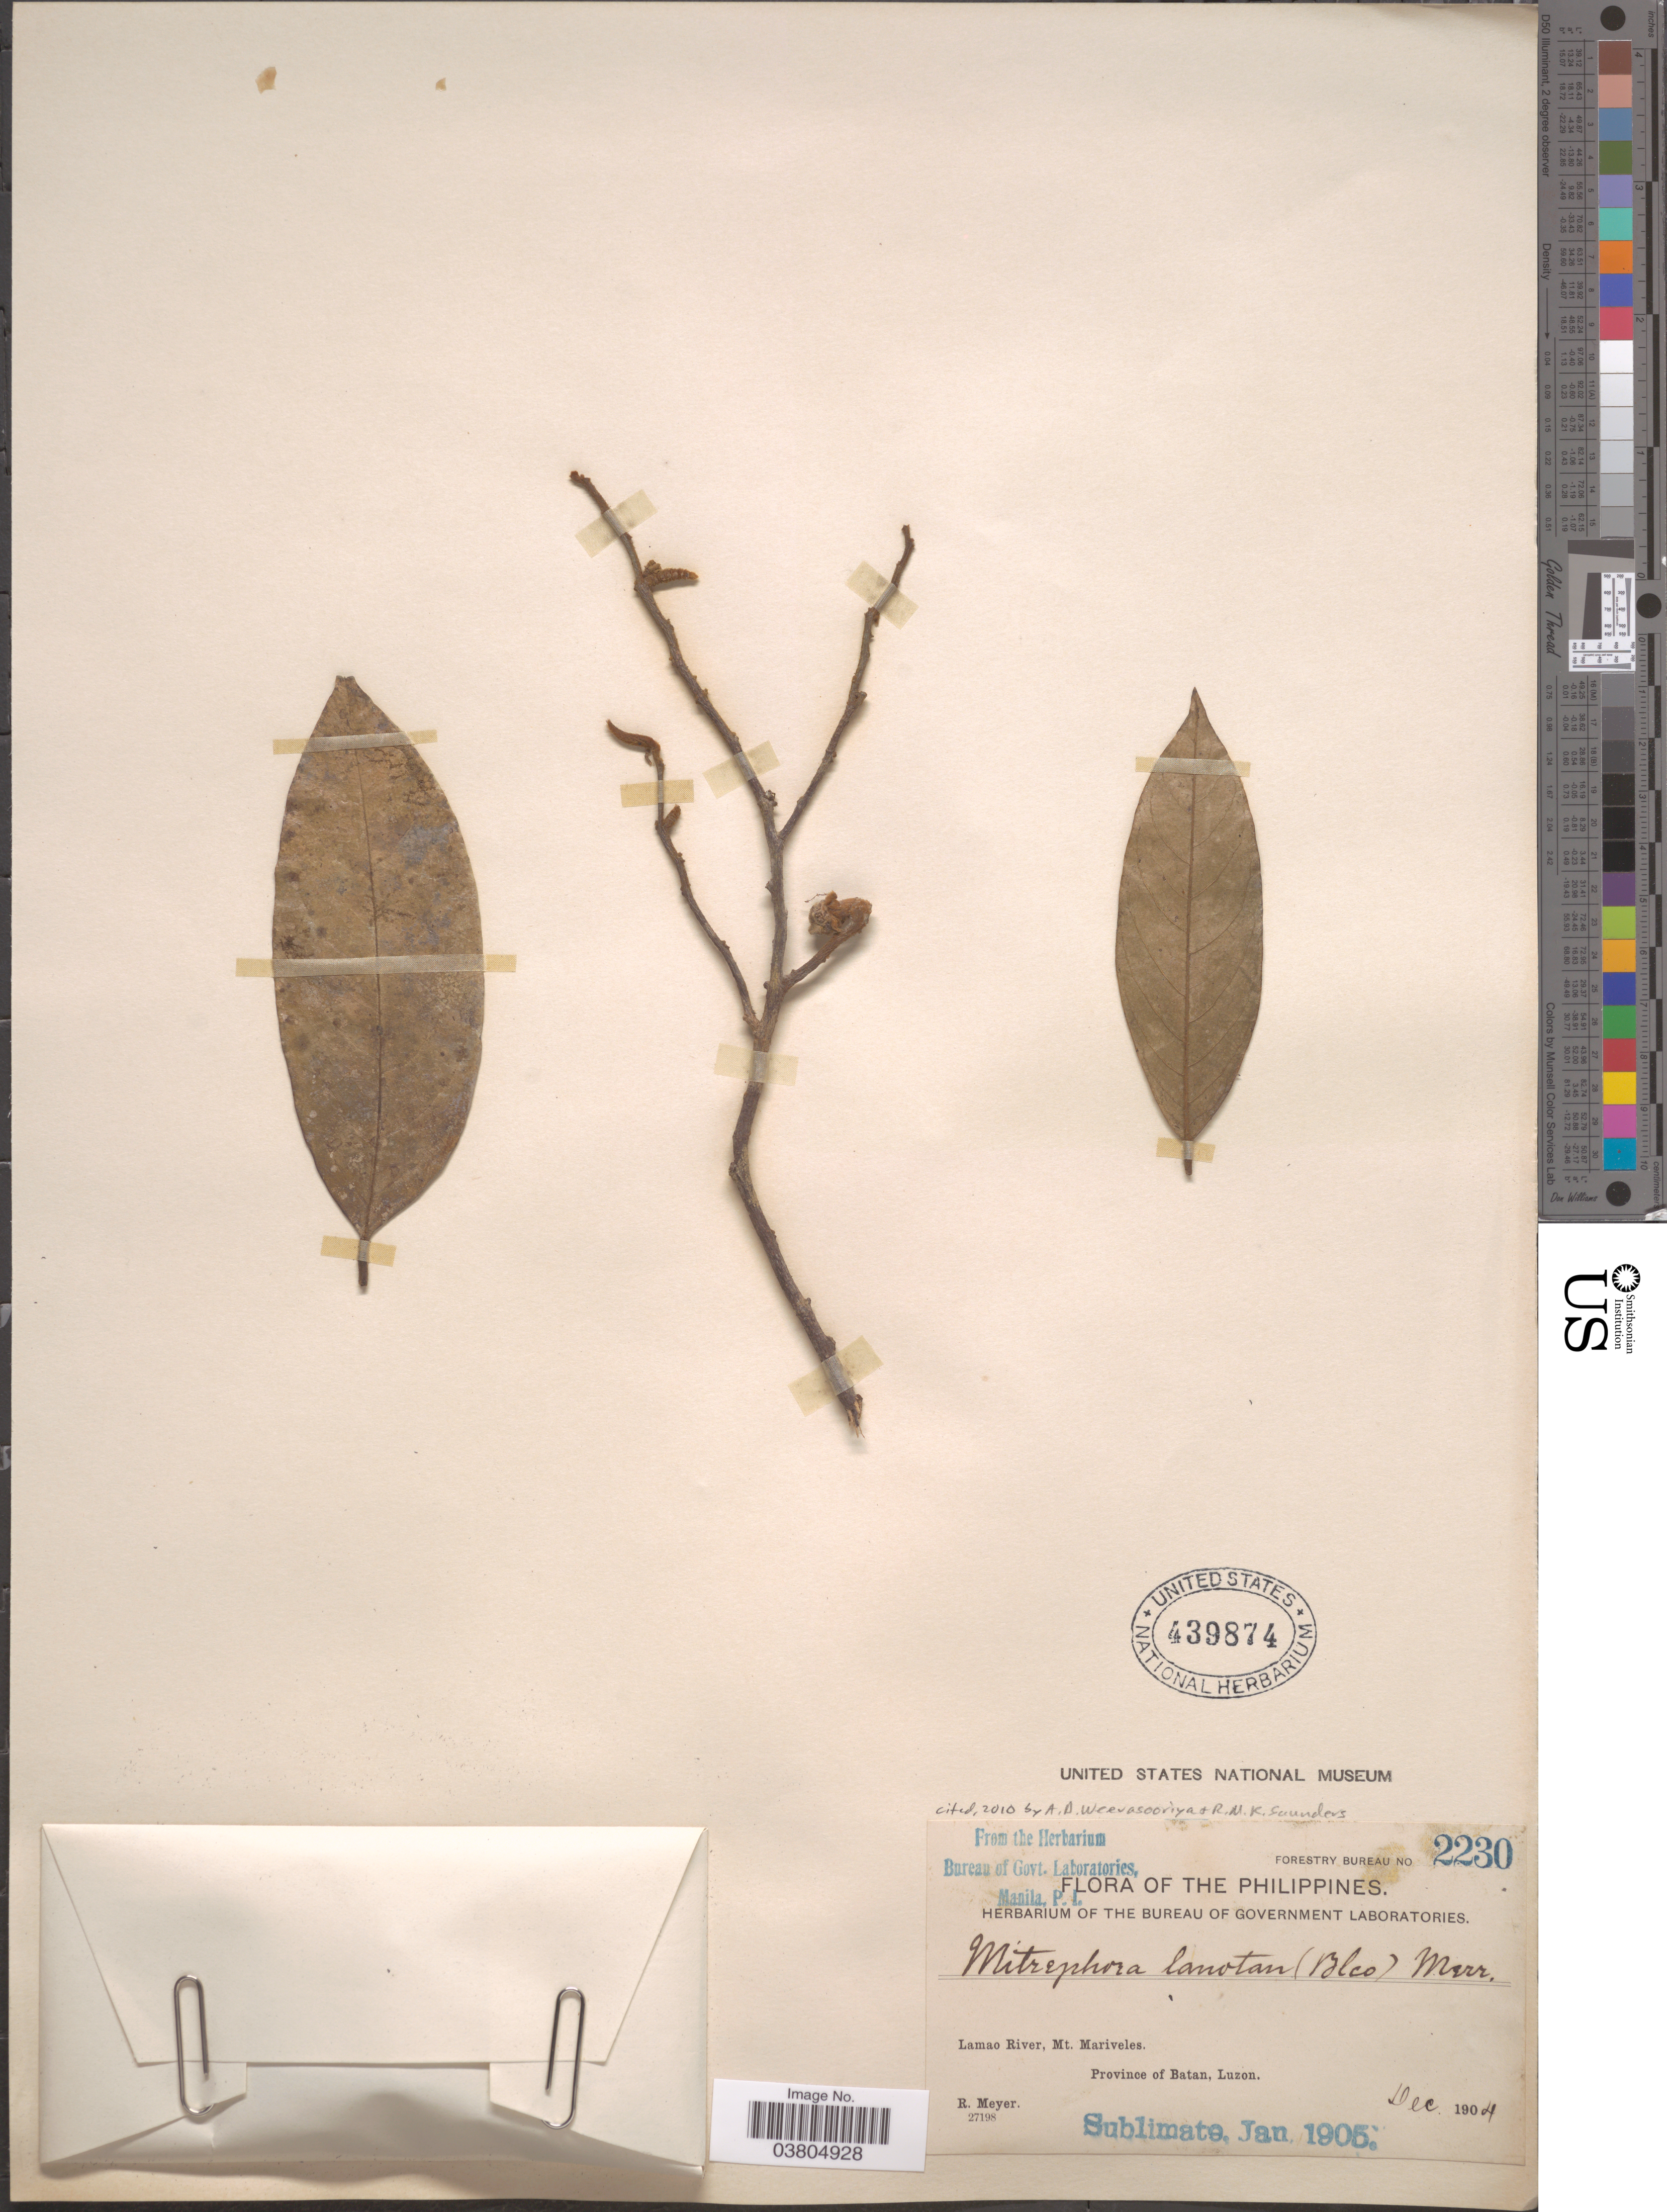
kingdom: Plantae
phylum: Tracheophyta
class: Magnoliopsida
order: Magnoliales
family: Annonaceae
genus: Mitrephora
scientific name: Mitrephora lanotan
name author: (Blanco) Merr.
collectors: R. Meyer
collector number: Forestry Bureau 2230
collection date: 1904-12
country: Philippines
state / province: Cagayan Valley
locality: Lamao River, Mt. Mariveles, Province of Batan, Luzon.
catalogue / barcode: US 439874